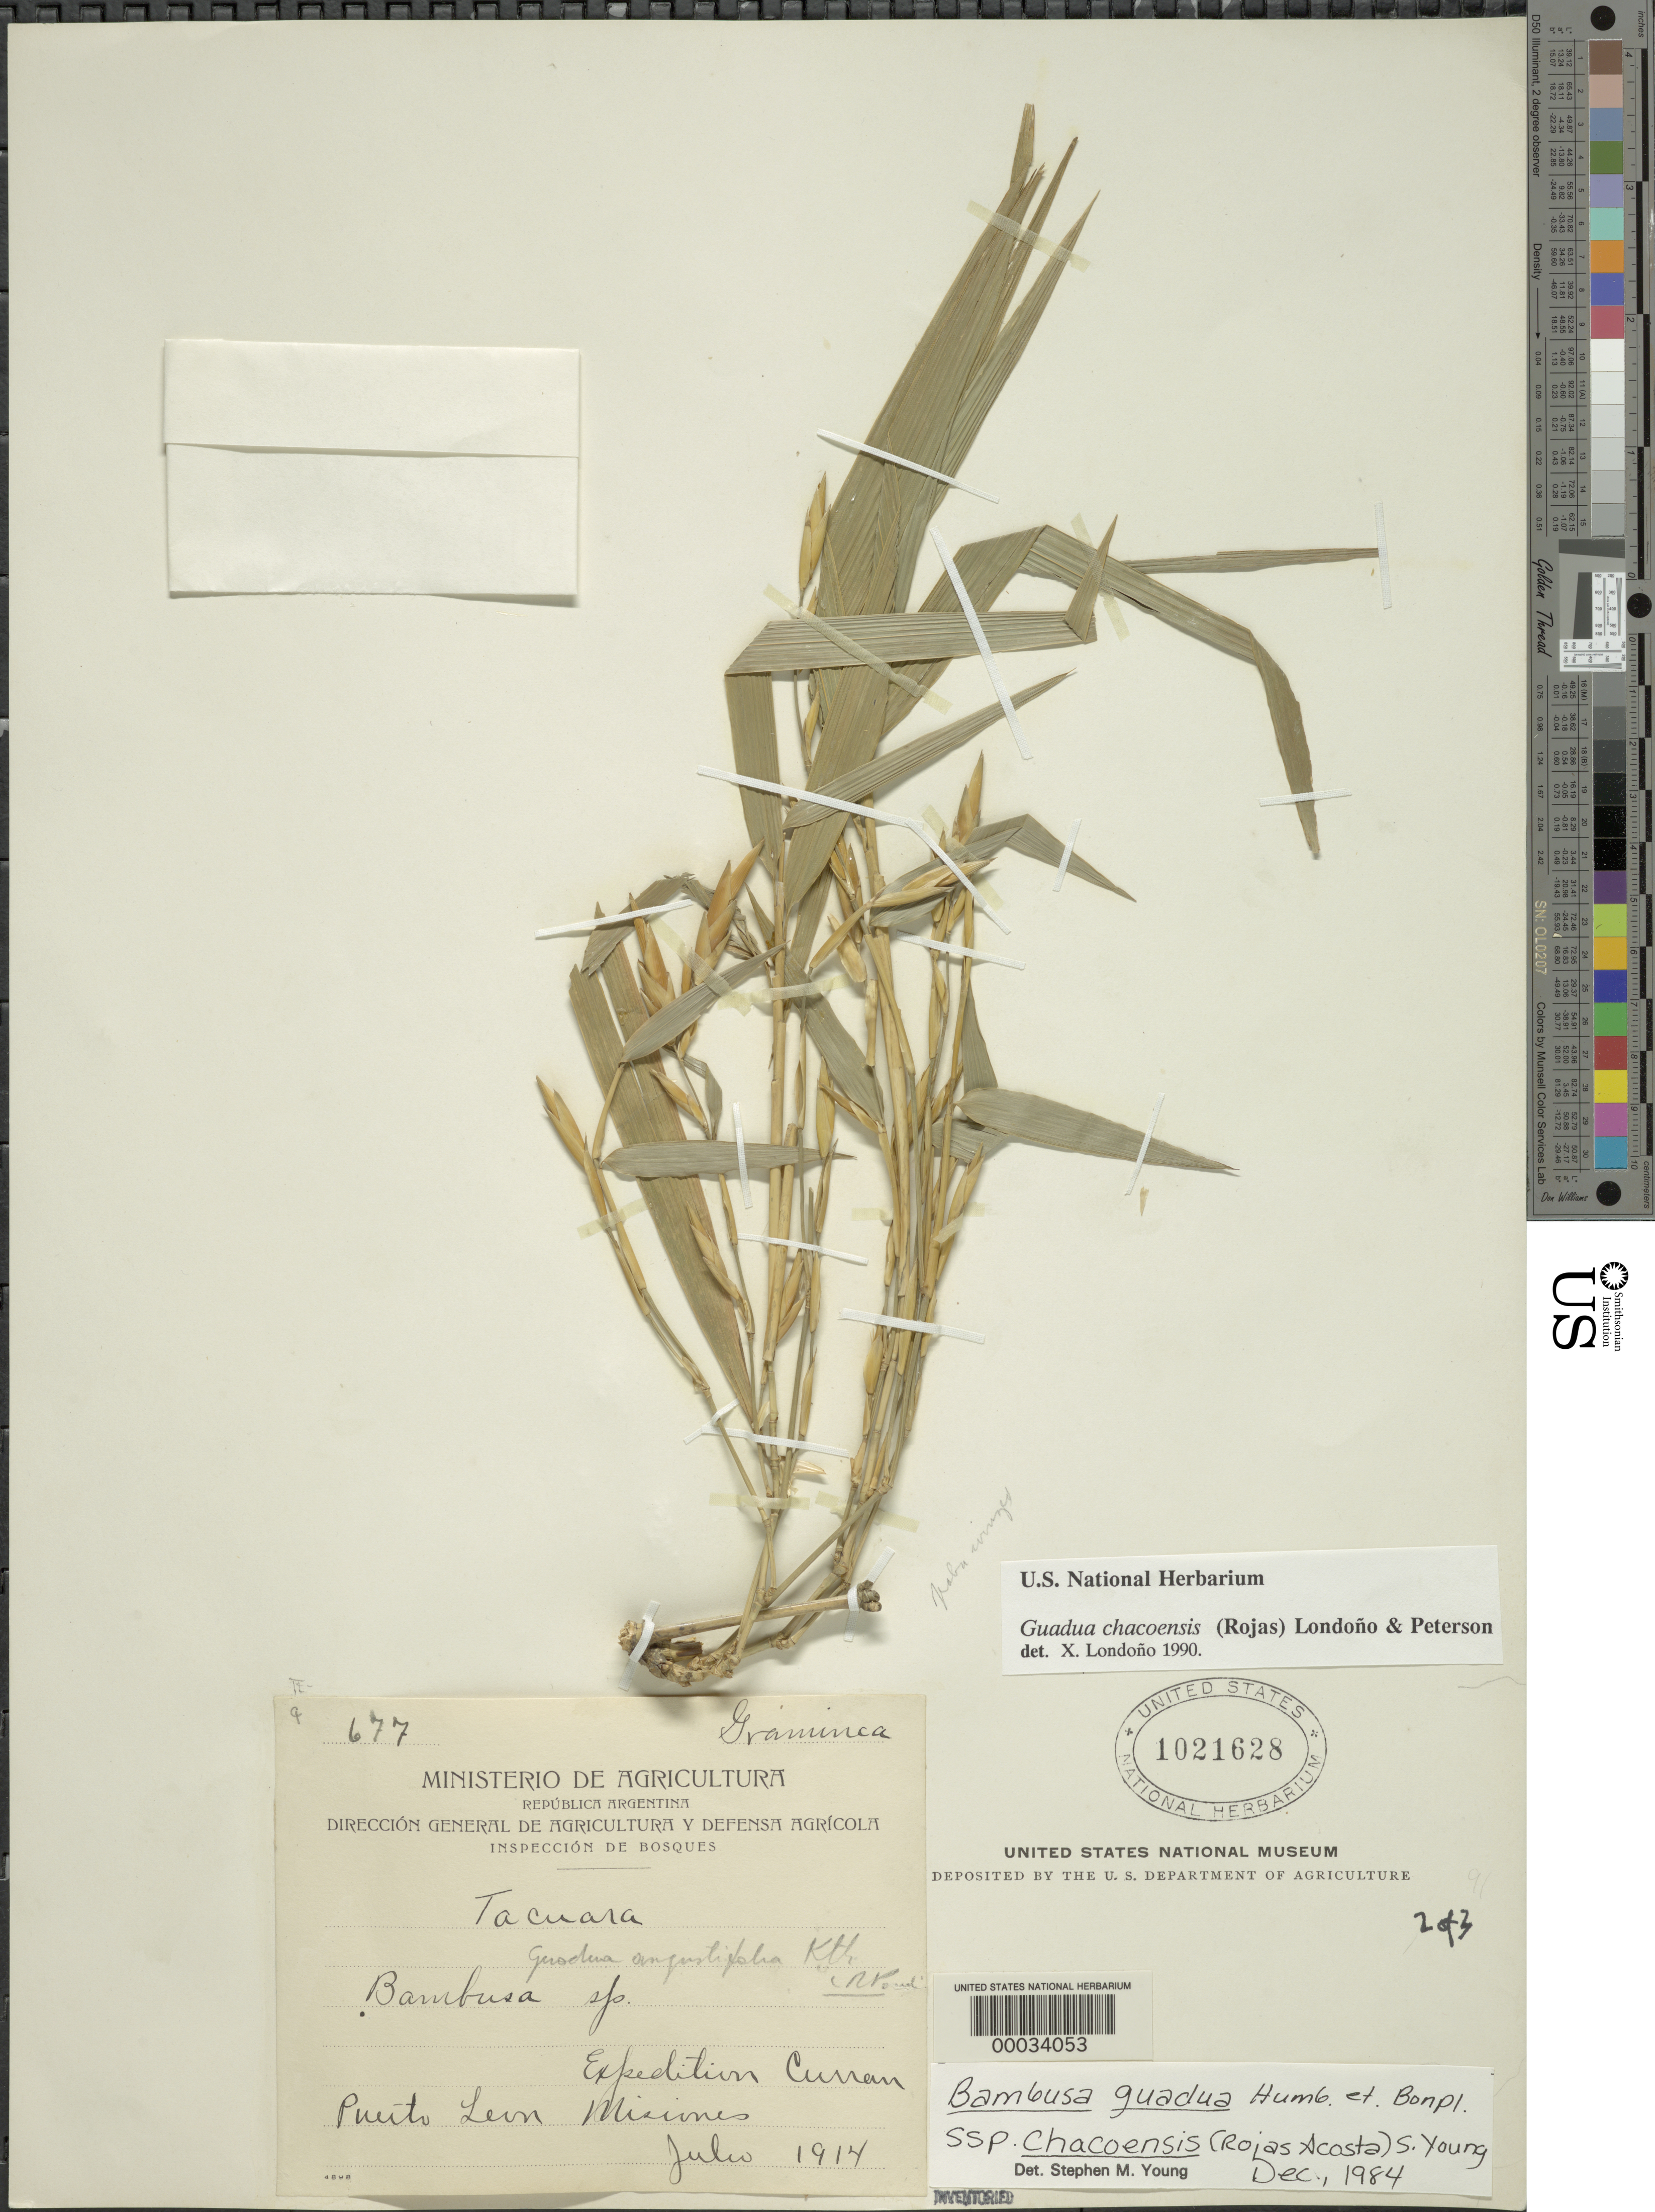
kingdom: Plantae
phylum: Tracheophyta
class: Liliopsida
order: Poales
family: Poaceae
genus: Guadua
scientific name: Guadua chacoensis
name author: (Rojas) Londoño & P.M. Peterson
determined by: Londoño, X., (TULV), Jardin Botanico "Juan Maria Cespedes"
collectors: H. M. Curran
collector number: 677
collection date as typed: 12 Jul 1914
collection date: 1914-07-12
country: Argentina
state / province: Misiones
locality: Vicinity of Puerto Leon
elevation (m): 75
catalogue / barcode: US 1021628